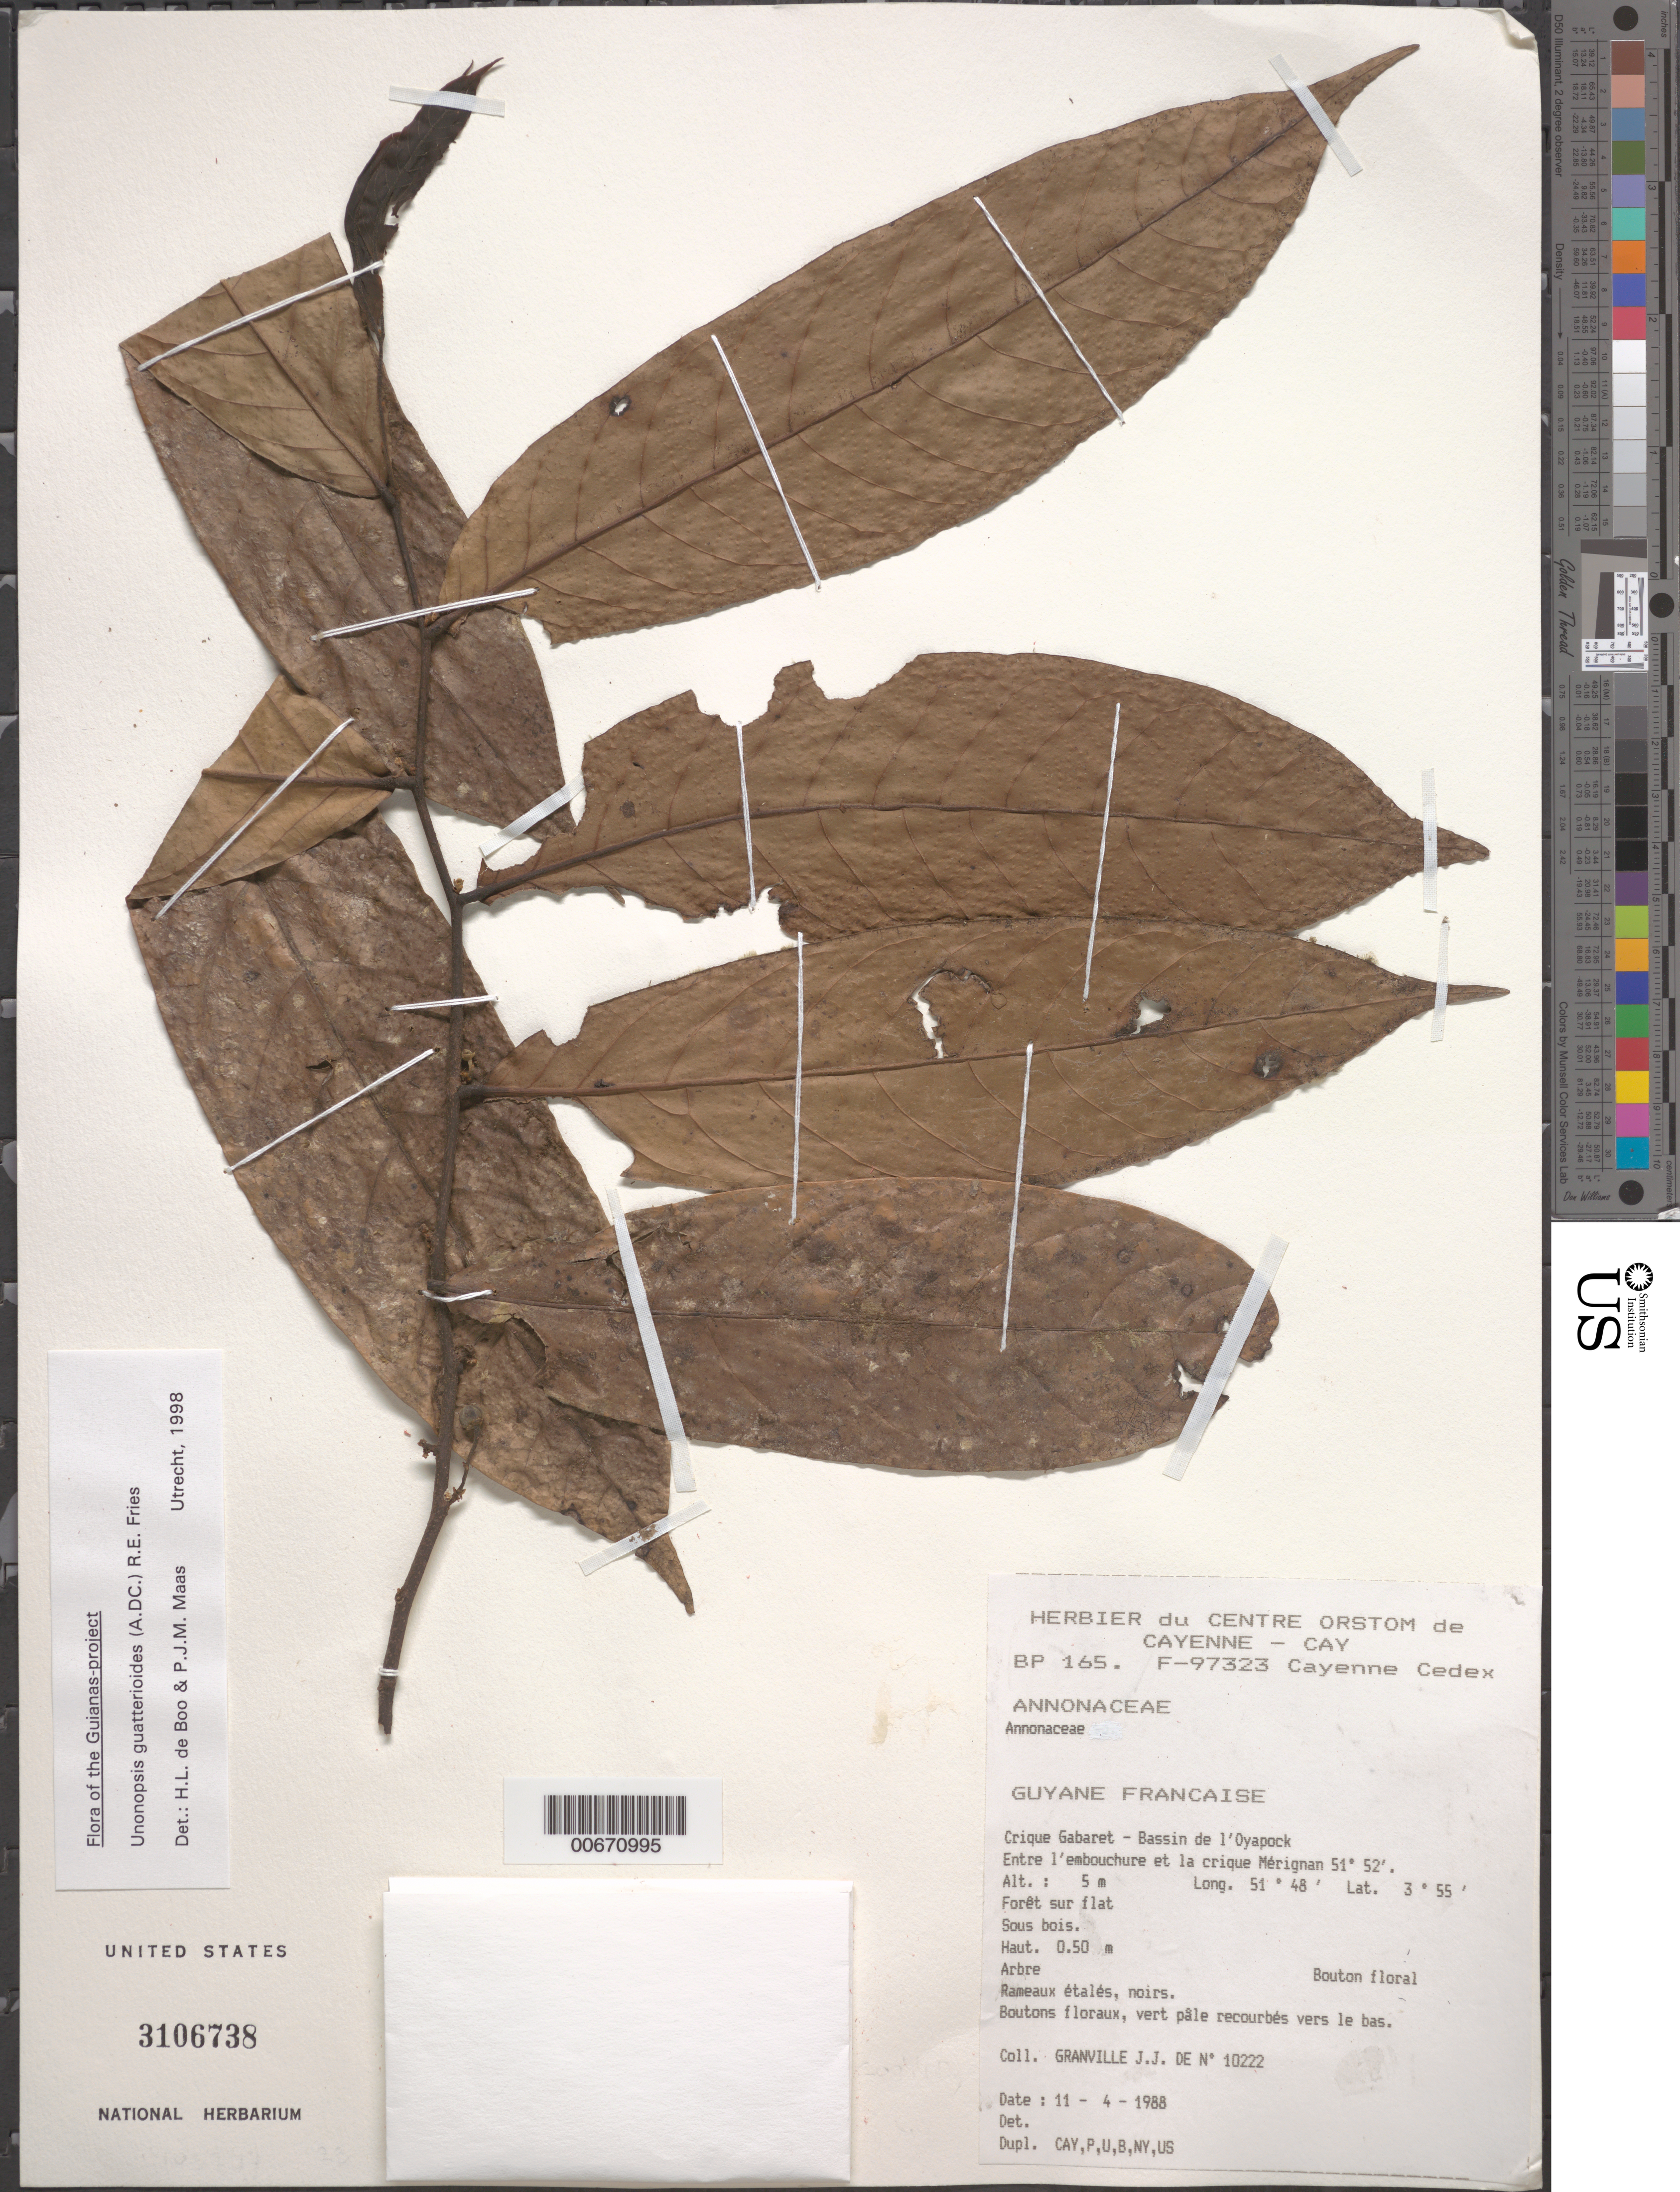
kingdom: Plantae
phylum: Tracheophyta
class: Magnoliopsida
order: Magnoliales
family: Annonaceae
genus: Unonopsis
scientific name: Unonopsis guatterioides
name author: (A. DC.) R.E. Fr.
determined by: de Boo, H. L.; Maas, P. J.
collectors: J.-J. de Granville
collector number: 10222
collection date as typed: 11-Apr-88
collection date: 1988-04-11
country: French Guiana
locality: Crique Gabaret, Bassin de l'Oyapock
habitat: Forêt sur flat, sous bois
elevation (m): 5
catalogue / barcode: US 3106738